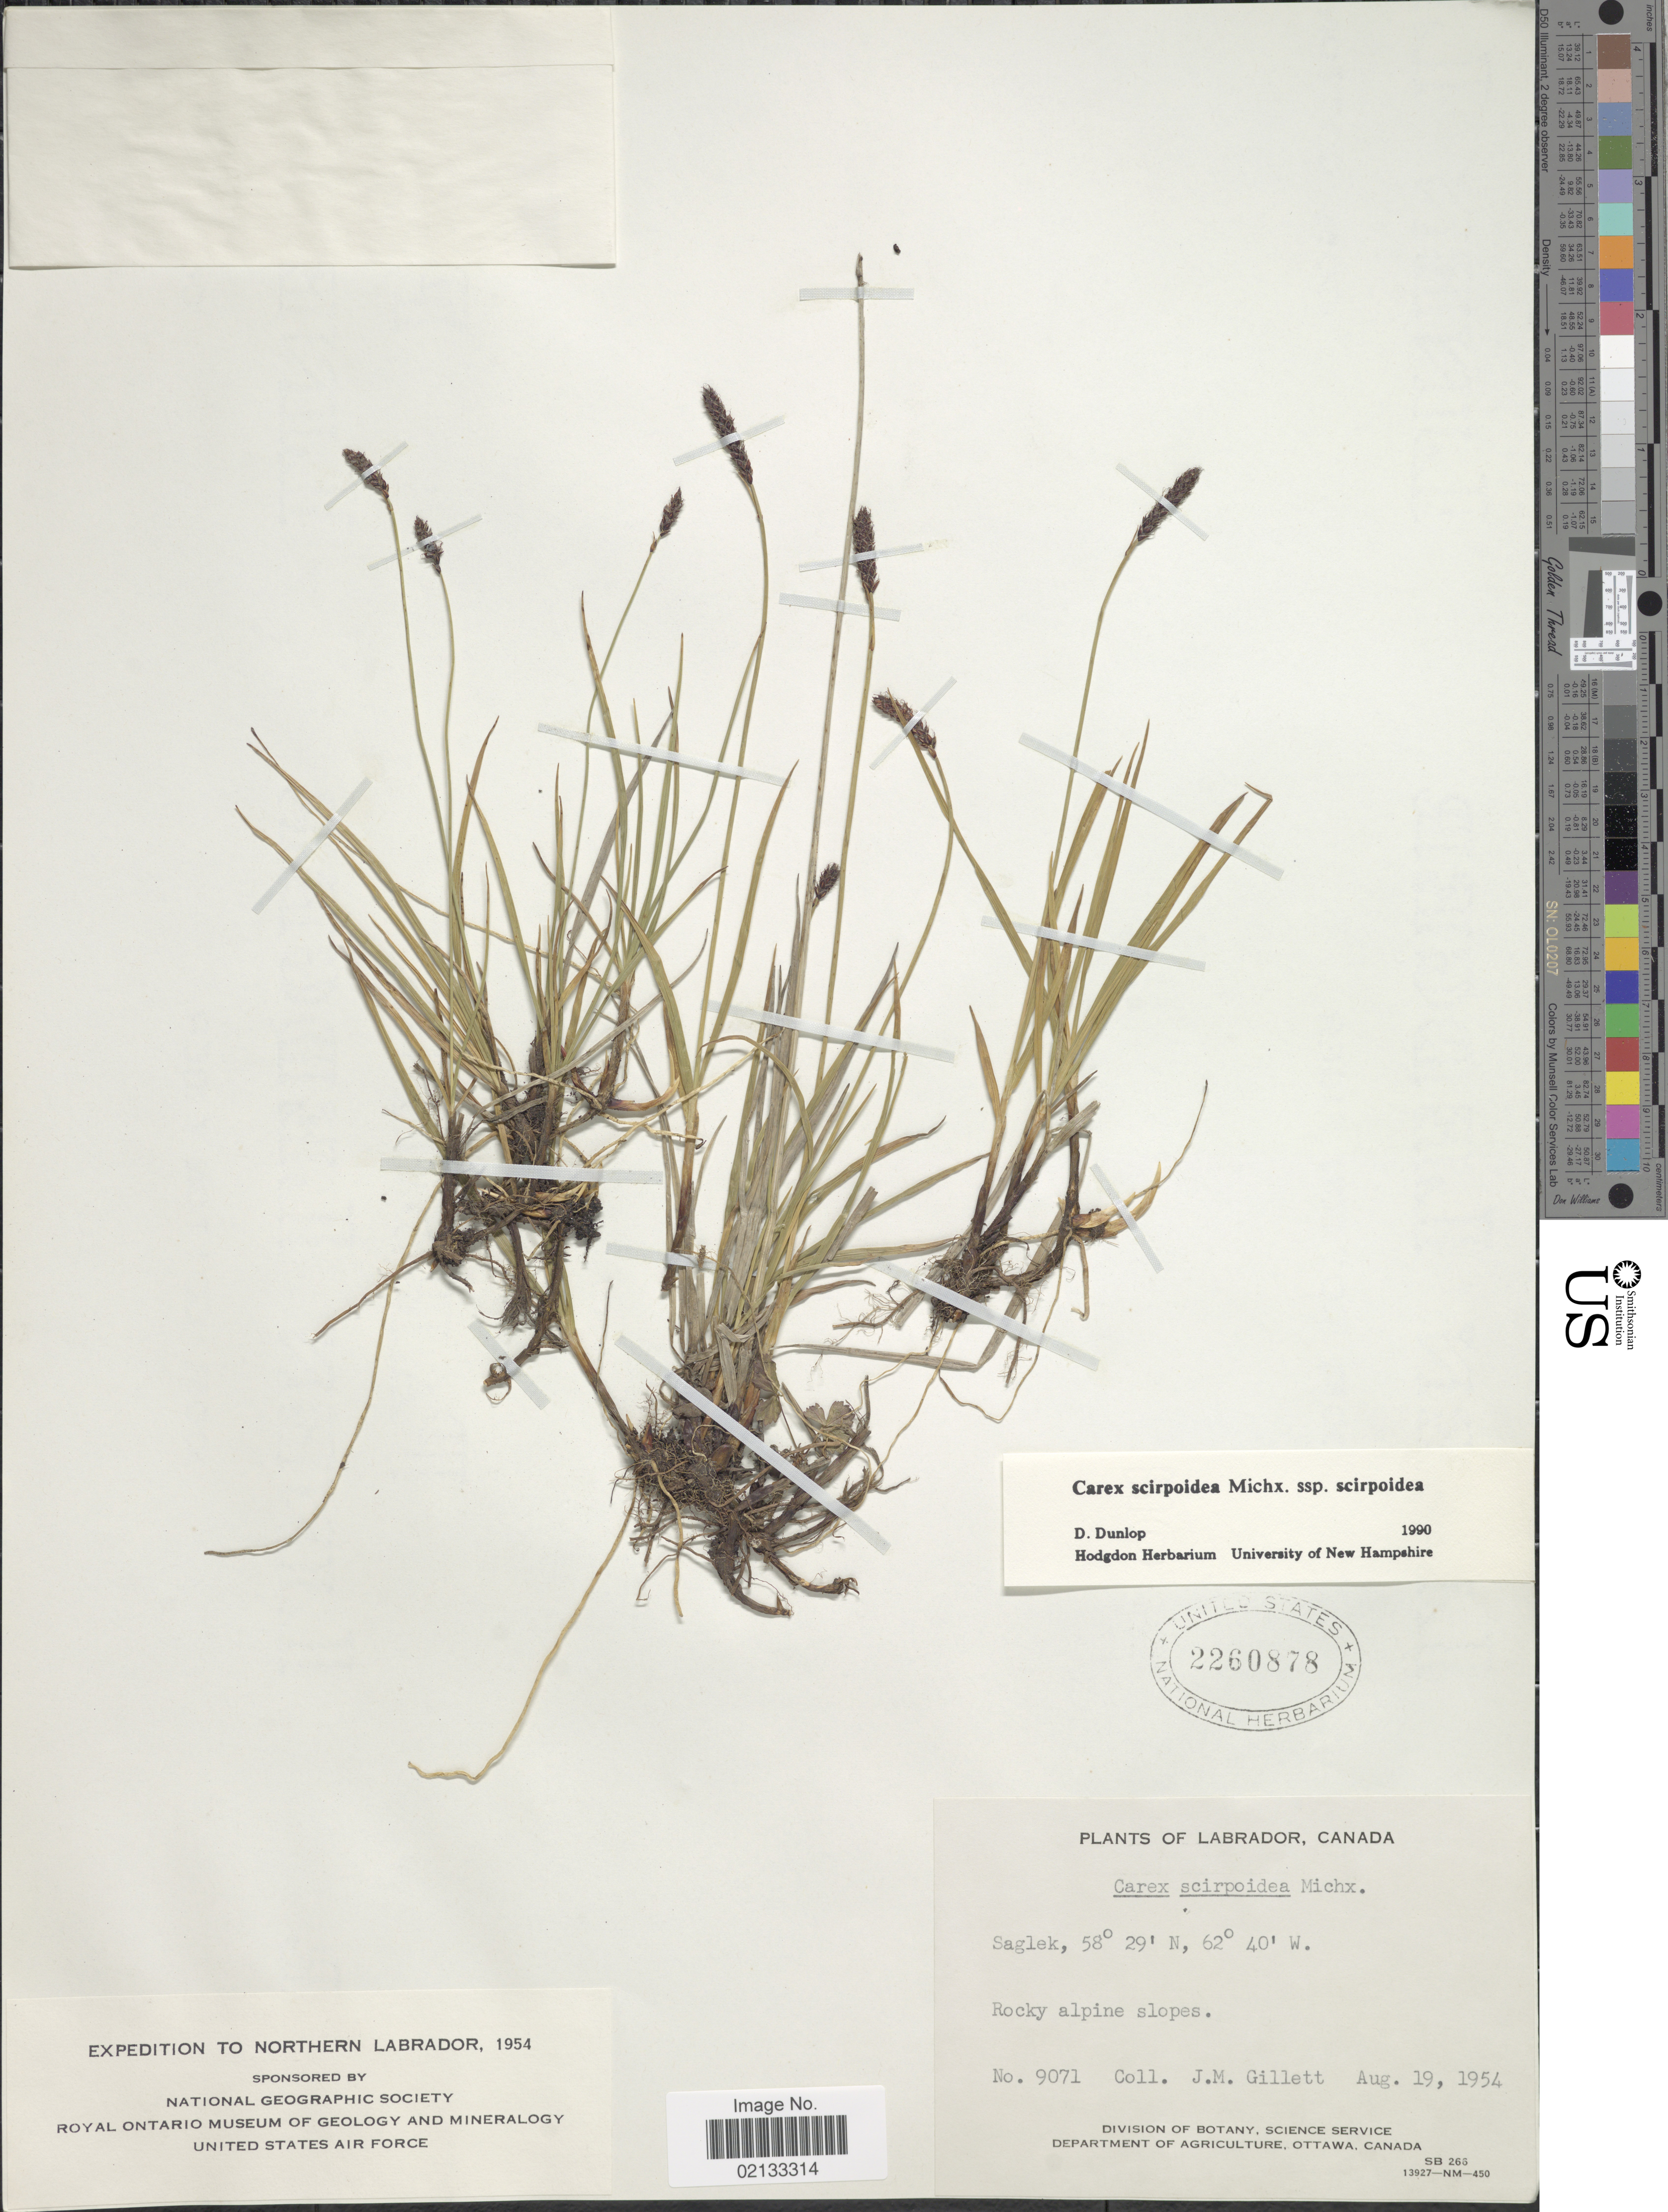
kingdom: Plantae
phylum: Tracheophyta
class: Liliopsida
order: Poales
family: Cyperaceae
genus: Carex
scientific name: Carex scirpoidea subsp. scirpoidea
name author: Michx.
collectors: J. M. Gillett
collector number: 9071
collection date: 1954-08-19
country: Canada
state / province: Newfoundland and Labrador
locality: Northern Labrador, Saglek, Rocky alpine slopes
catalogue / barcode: US 2260878